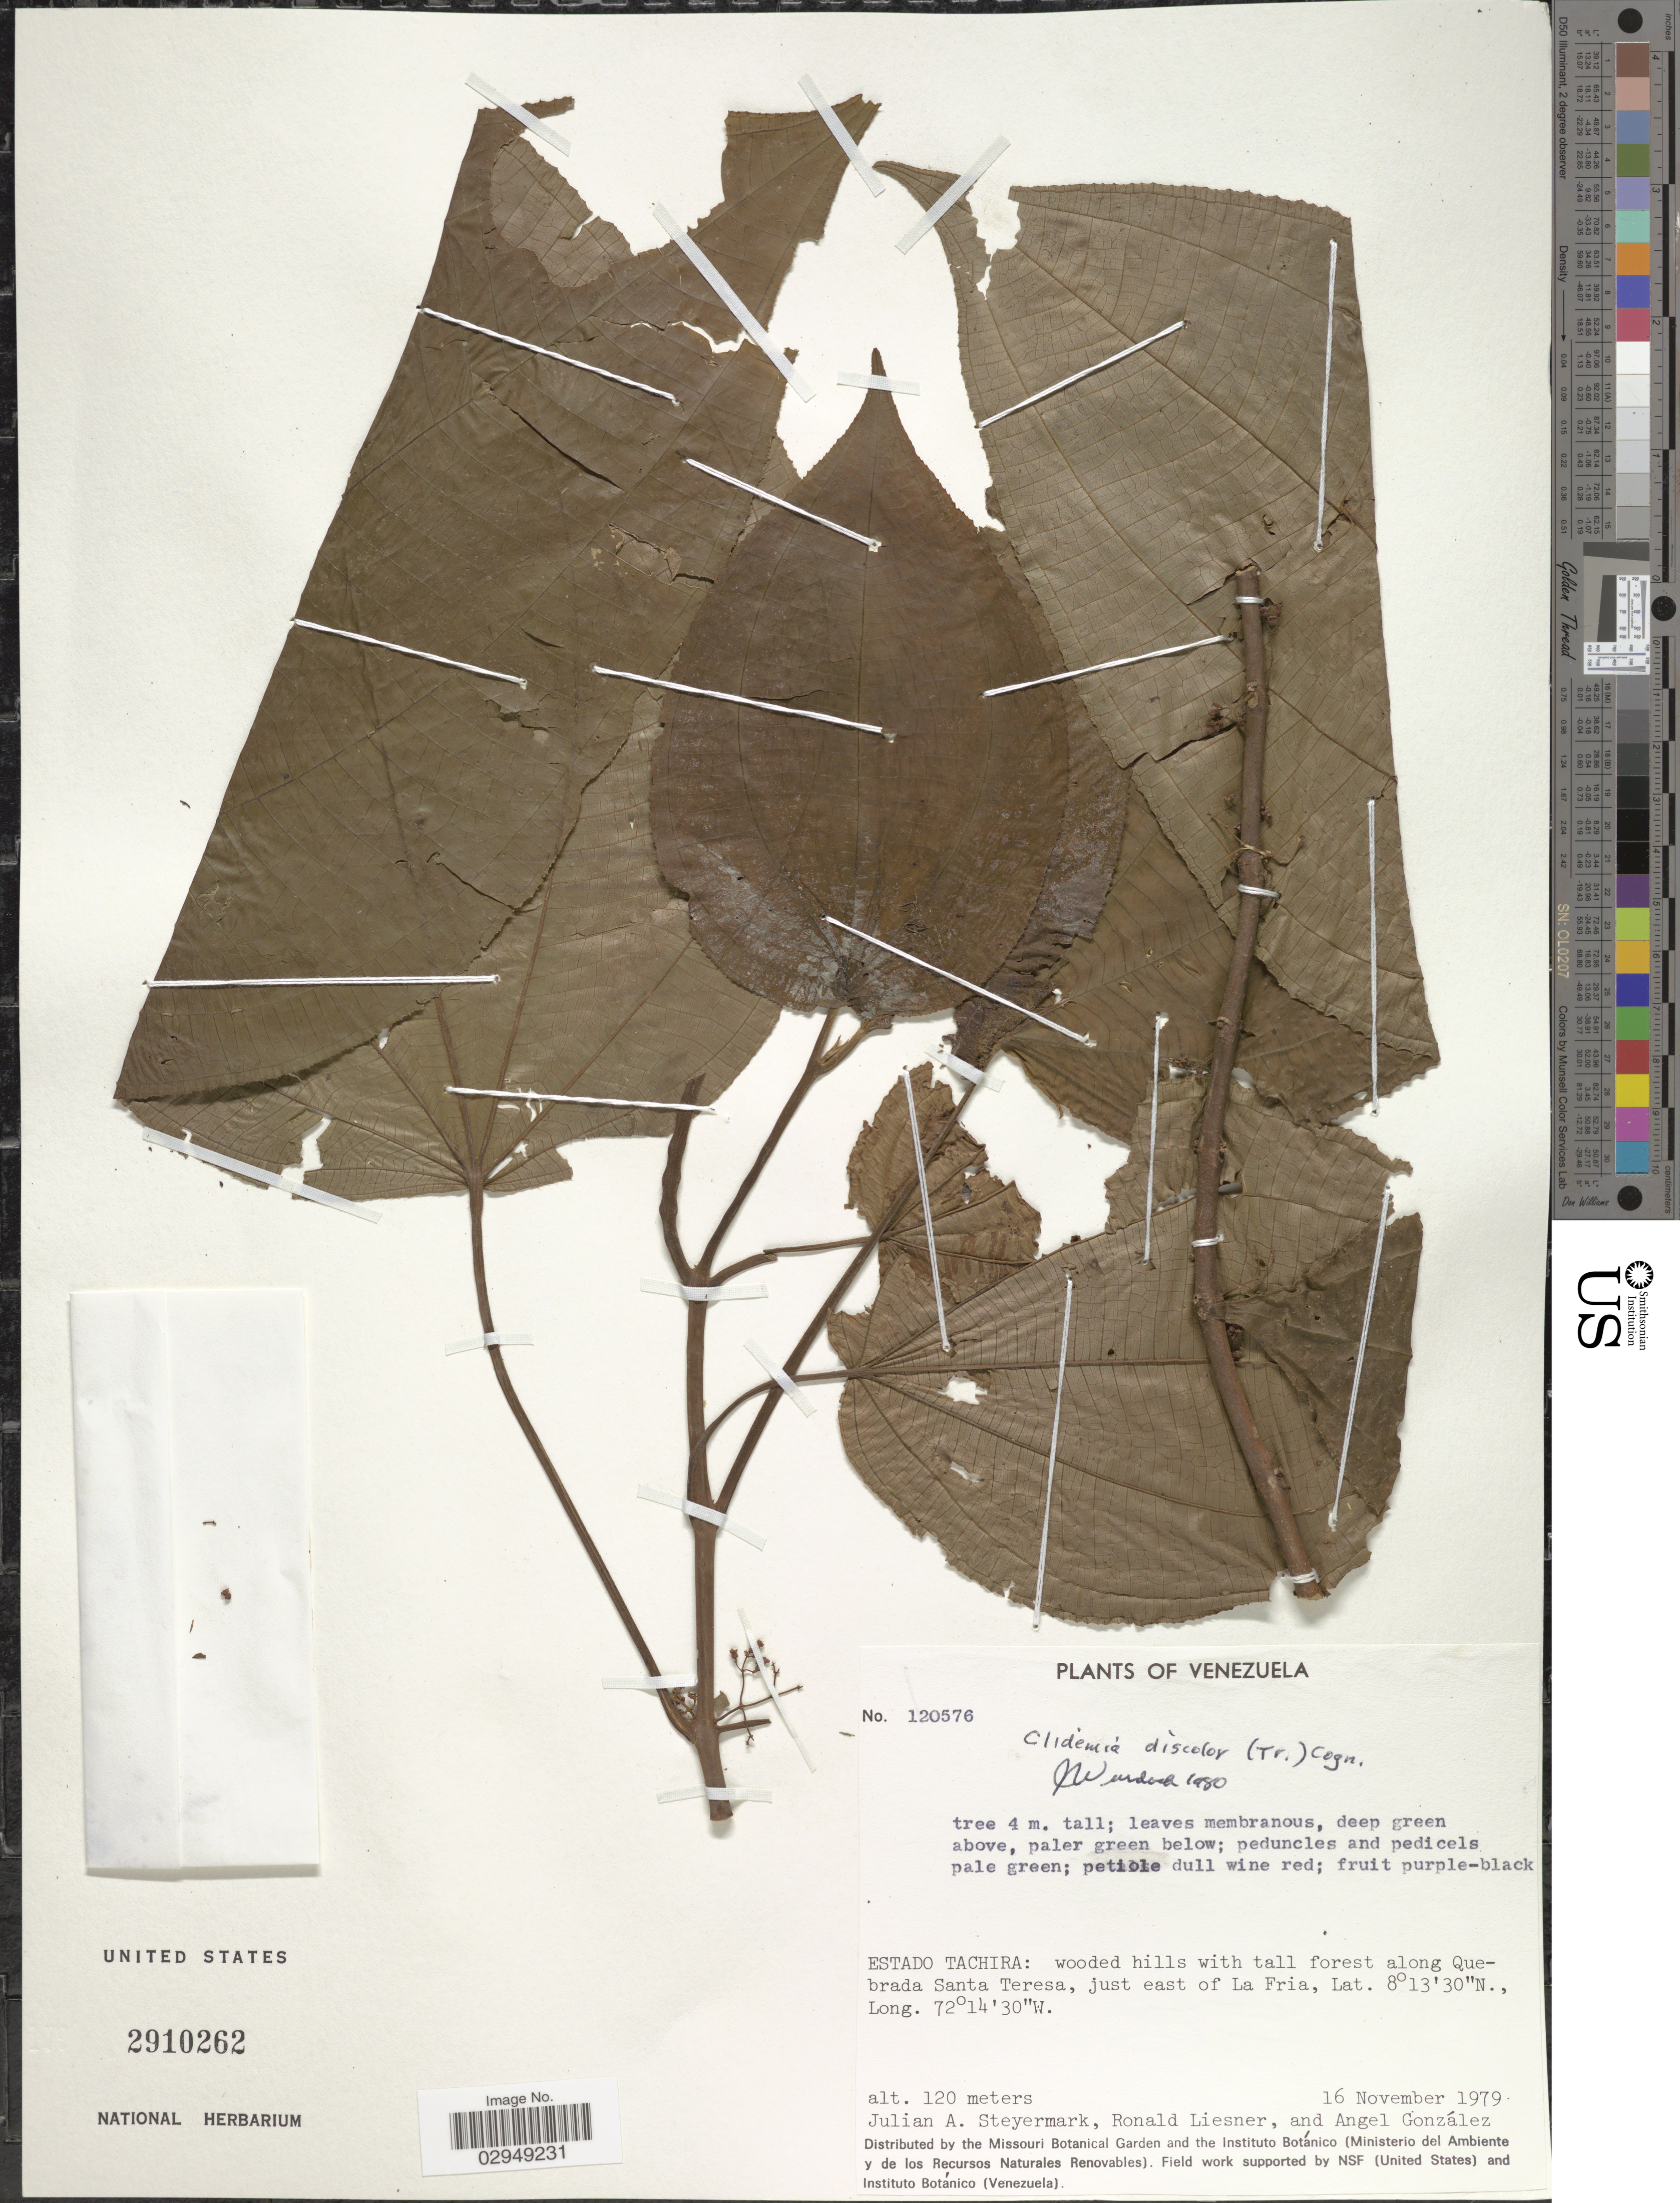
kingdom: Plantae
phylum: Tracheophyta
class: Magnoliopsida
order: Myrtales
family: Melastomataceae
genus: Clidemia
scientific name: Clidemia discolor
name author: (Triana) Cogn.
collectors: J. Steyermark, R. L. Liesner & A. C. González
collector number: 120576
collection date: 1979-11-16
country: Venezuela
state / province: Tachira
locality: Wooded hills with tall forest along Quebrada Santa Teresa, just east of La Fria.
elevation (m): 120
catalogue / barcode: US 2910262